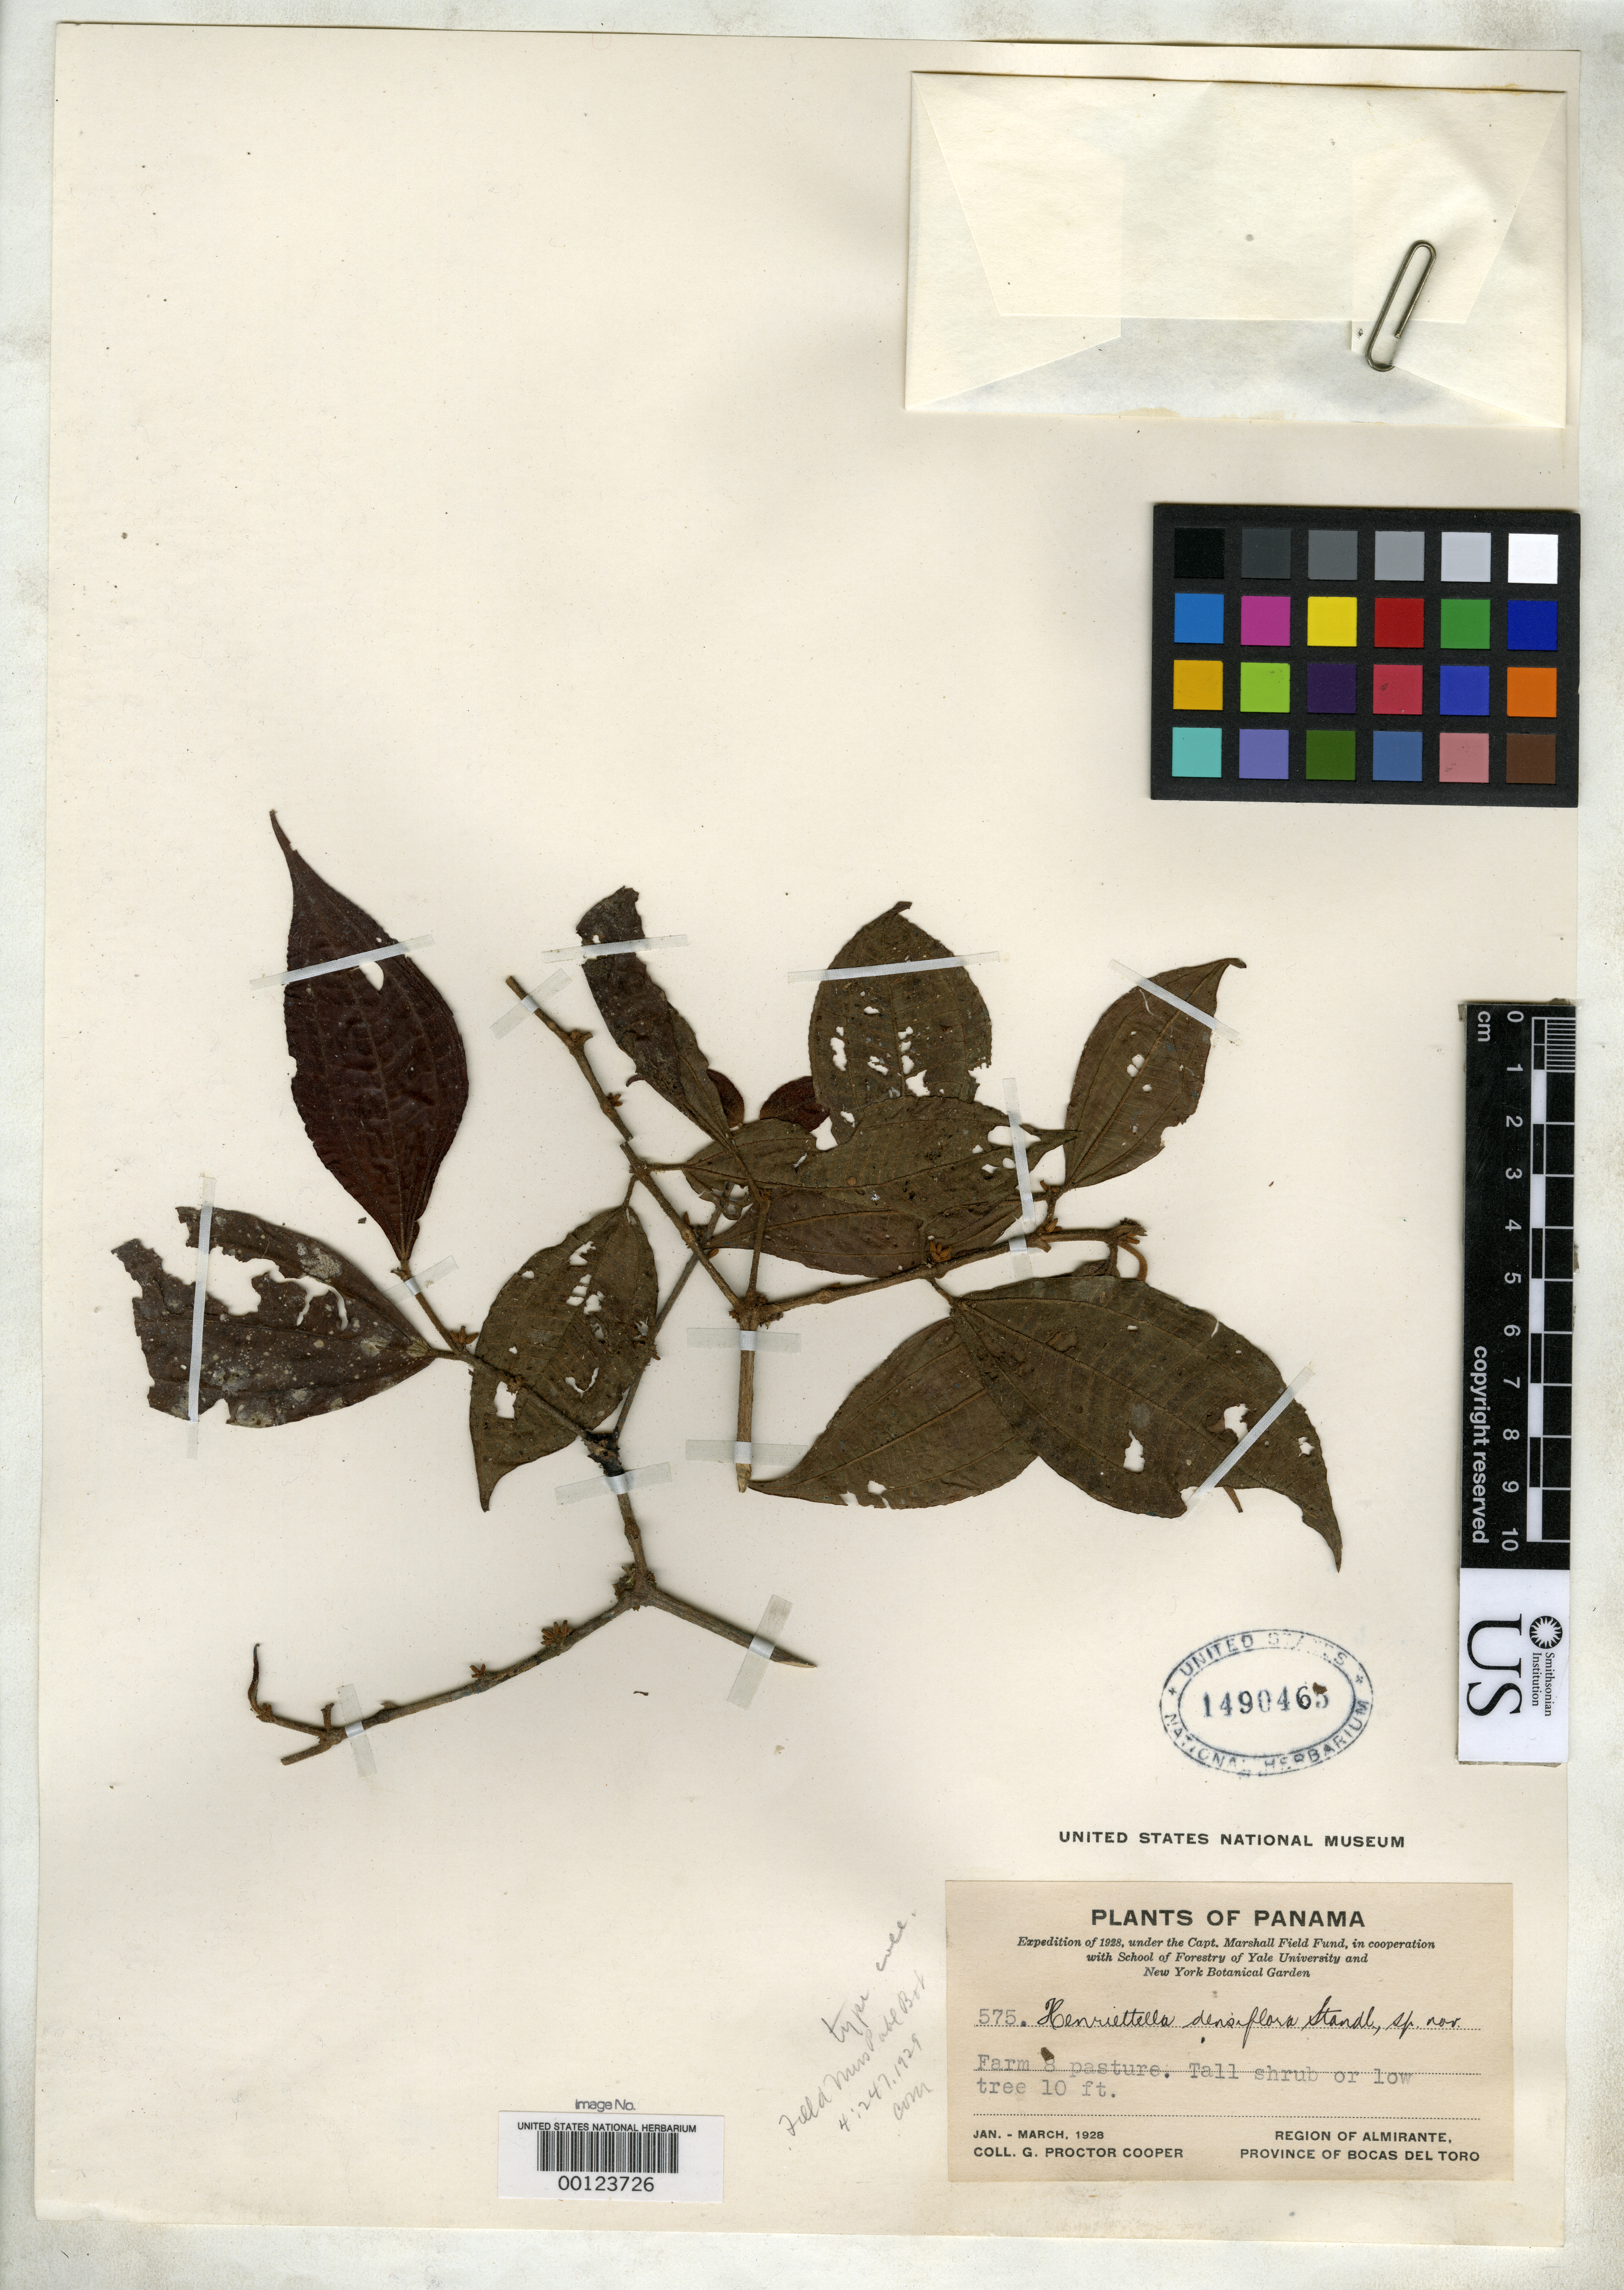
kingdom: Plantae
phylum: Tracheophyta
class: Magnoliopsida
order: Myrtales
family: Melastomataceae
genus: Henriettella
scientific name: Henriettella densiflora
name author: Standl.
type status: Isotype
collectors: G. Cooper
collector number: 575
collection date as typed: Jan 1928 to -- Mar 1928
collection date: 1928-01/1928-03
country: Panama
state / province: Bocas del Toro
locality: Almirante.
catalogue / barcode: US 1490465